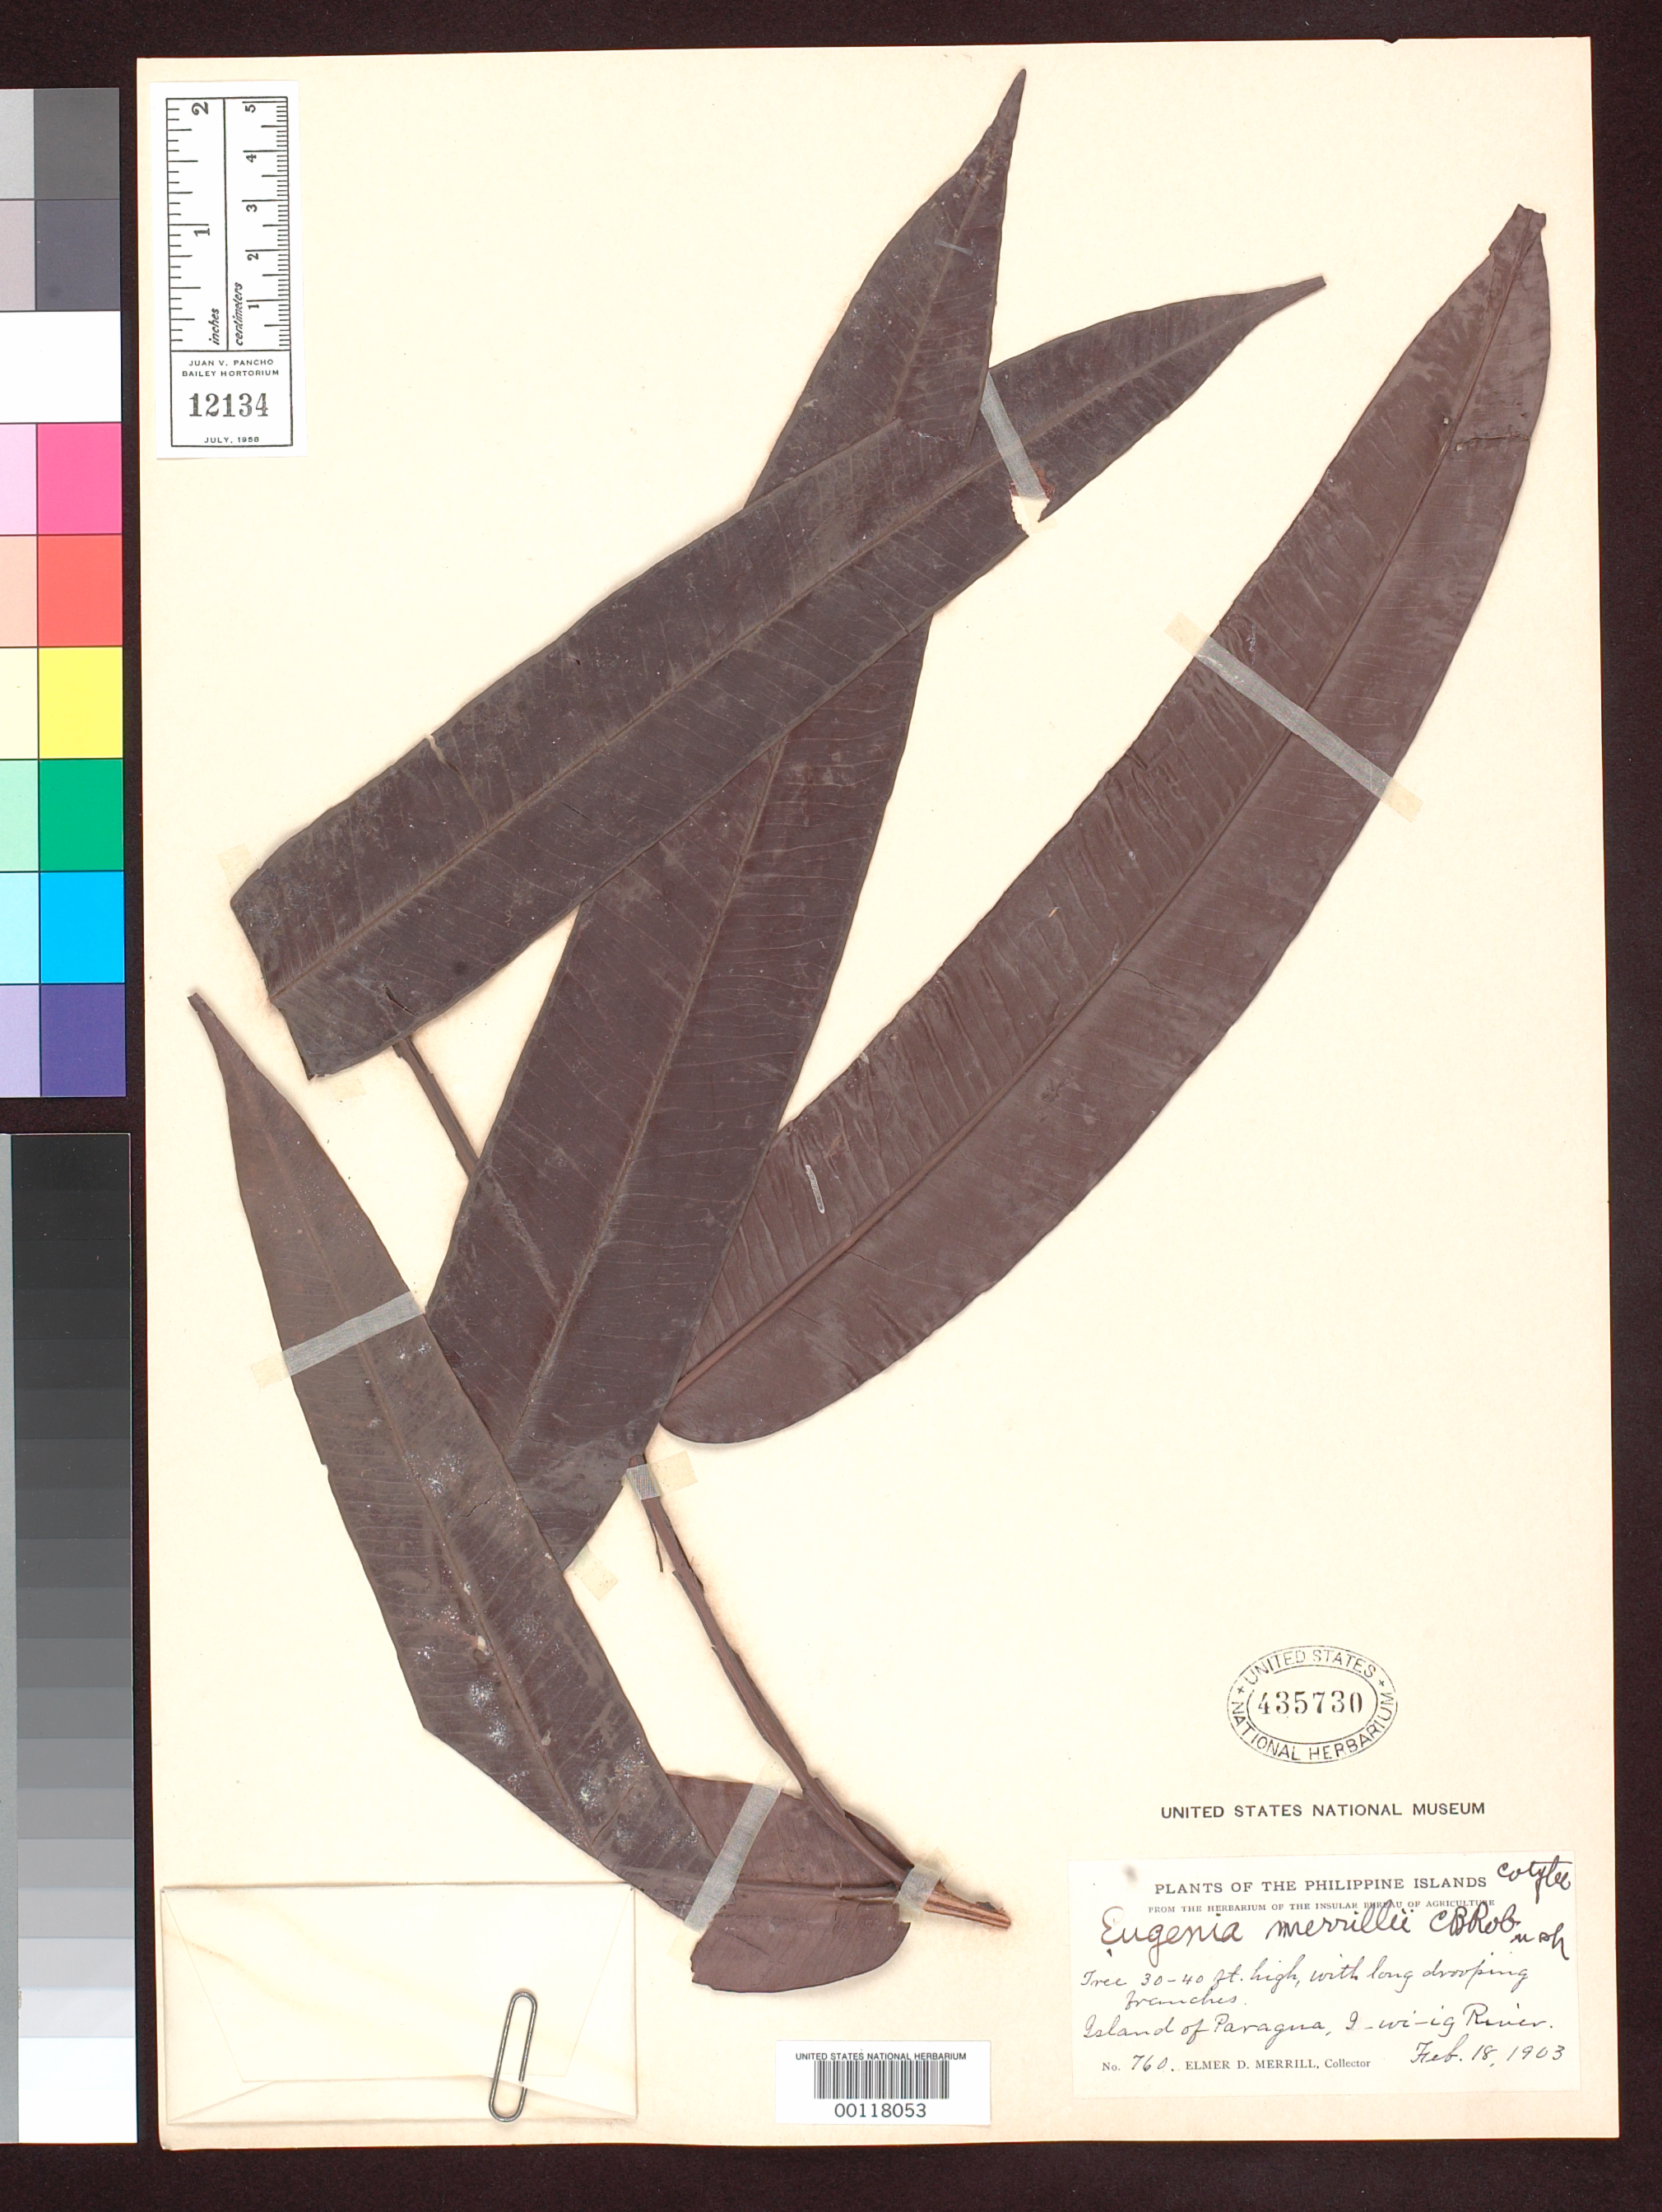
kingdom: Plantae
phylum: Tracheophyta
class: Magnoliopsida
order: Myrtales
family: Myrtaceae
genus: Eugenia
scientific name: Eugenia merrillii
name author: C.B. Rob.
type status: Isotype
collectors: E. D. Merrill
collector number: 760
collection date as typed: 18 Feb 1903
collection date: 1903-02-18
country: Philippines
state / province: Mimaropa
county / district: Palawan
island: Palawan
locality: Iwahig River.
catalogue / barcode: US 435730